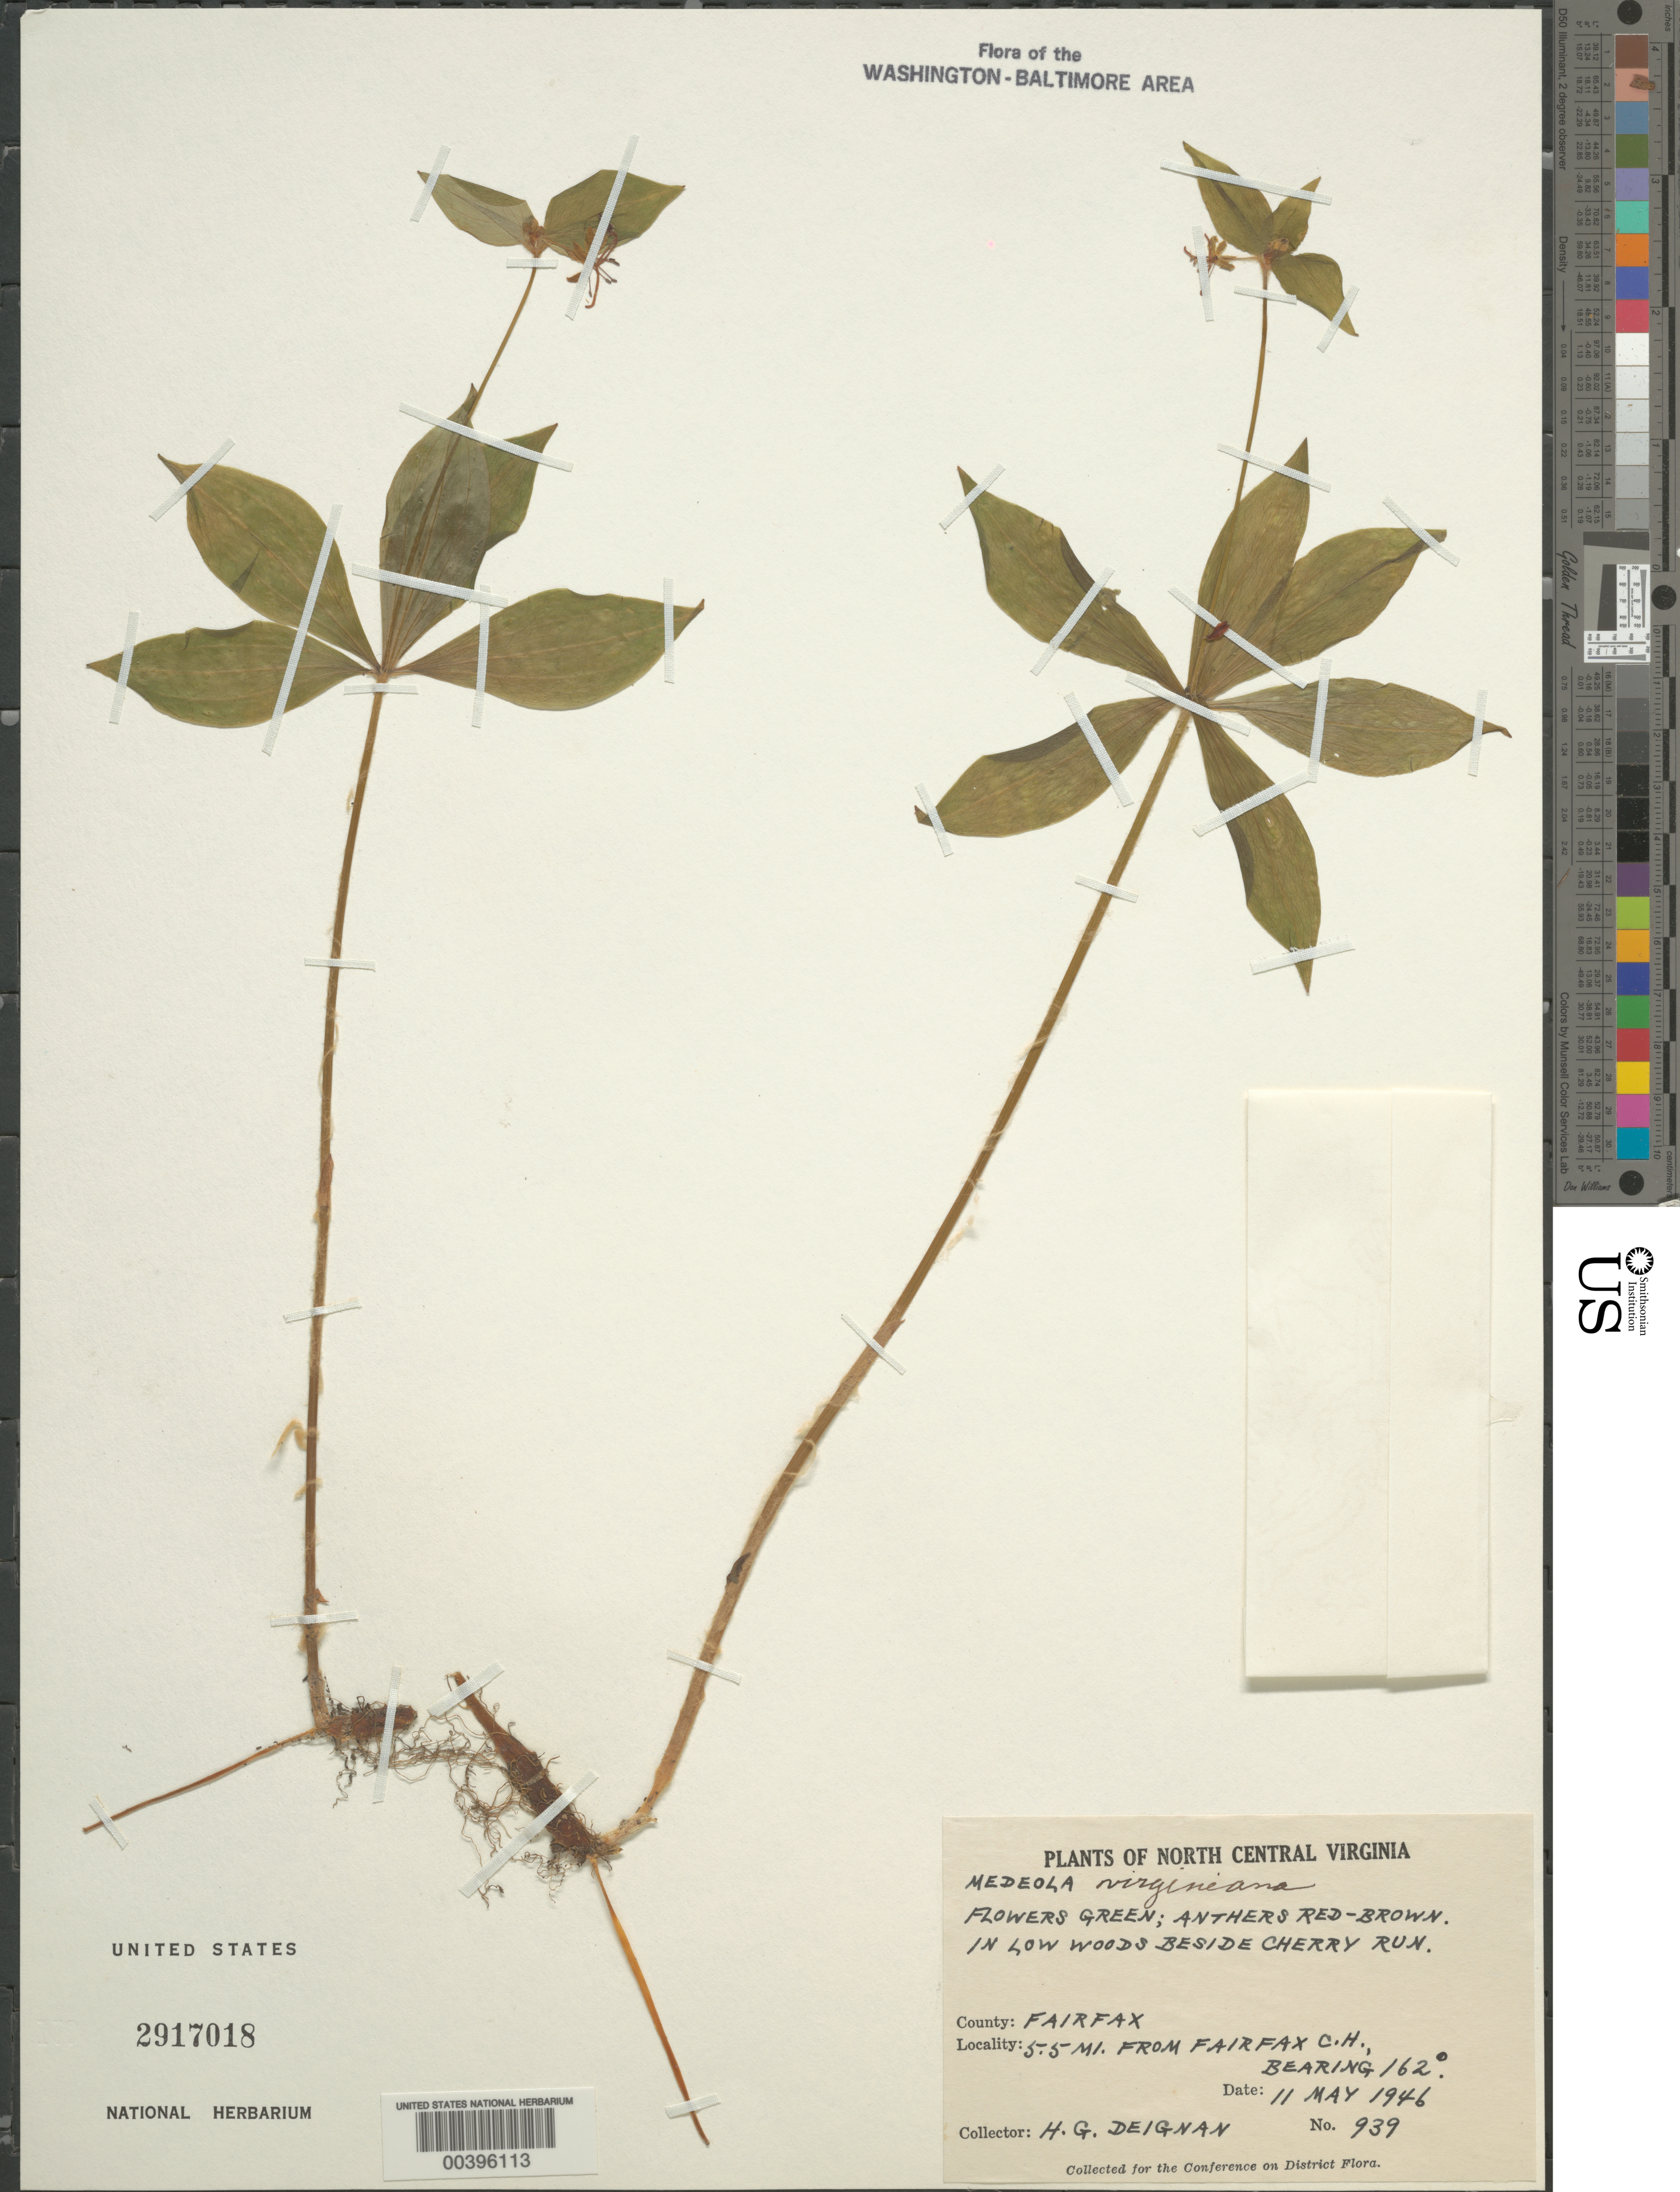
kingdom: Plantae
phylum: Tracheophyta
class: Liliopsida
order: Liliales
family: Liliaceae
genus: Medeola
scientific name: Medeola virginiana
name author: (L.) Desf.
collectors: H. Deignan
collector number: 939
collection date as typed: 11 May 1946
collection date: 1946-05-11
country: United States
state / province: Virginia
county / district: Fairfax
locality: Cherry Run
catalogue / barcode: US 2917018